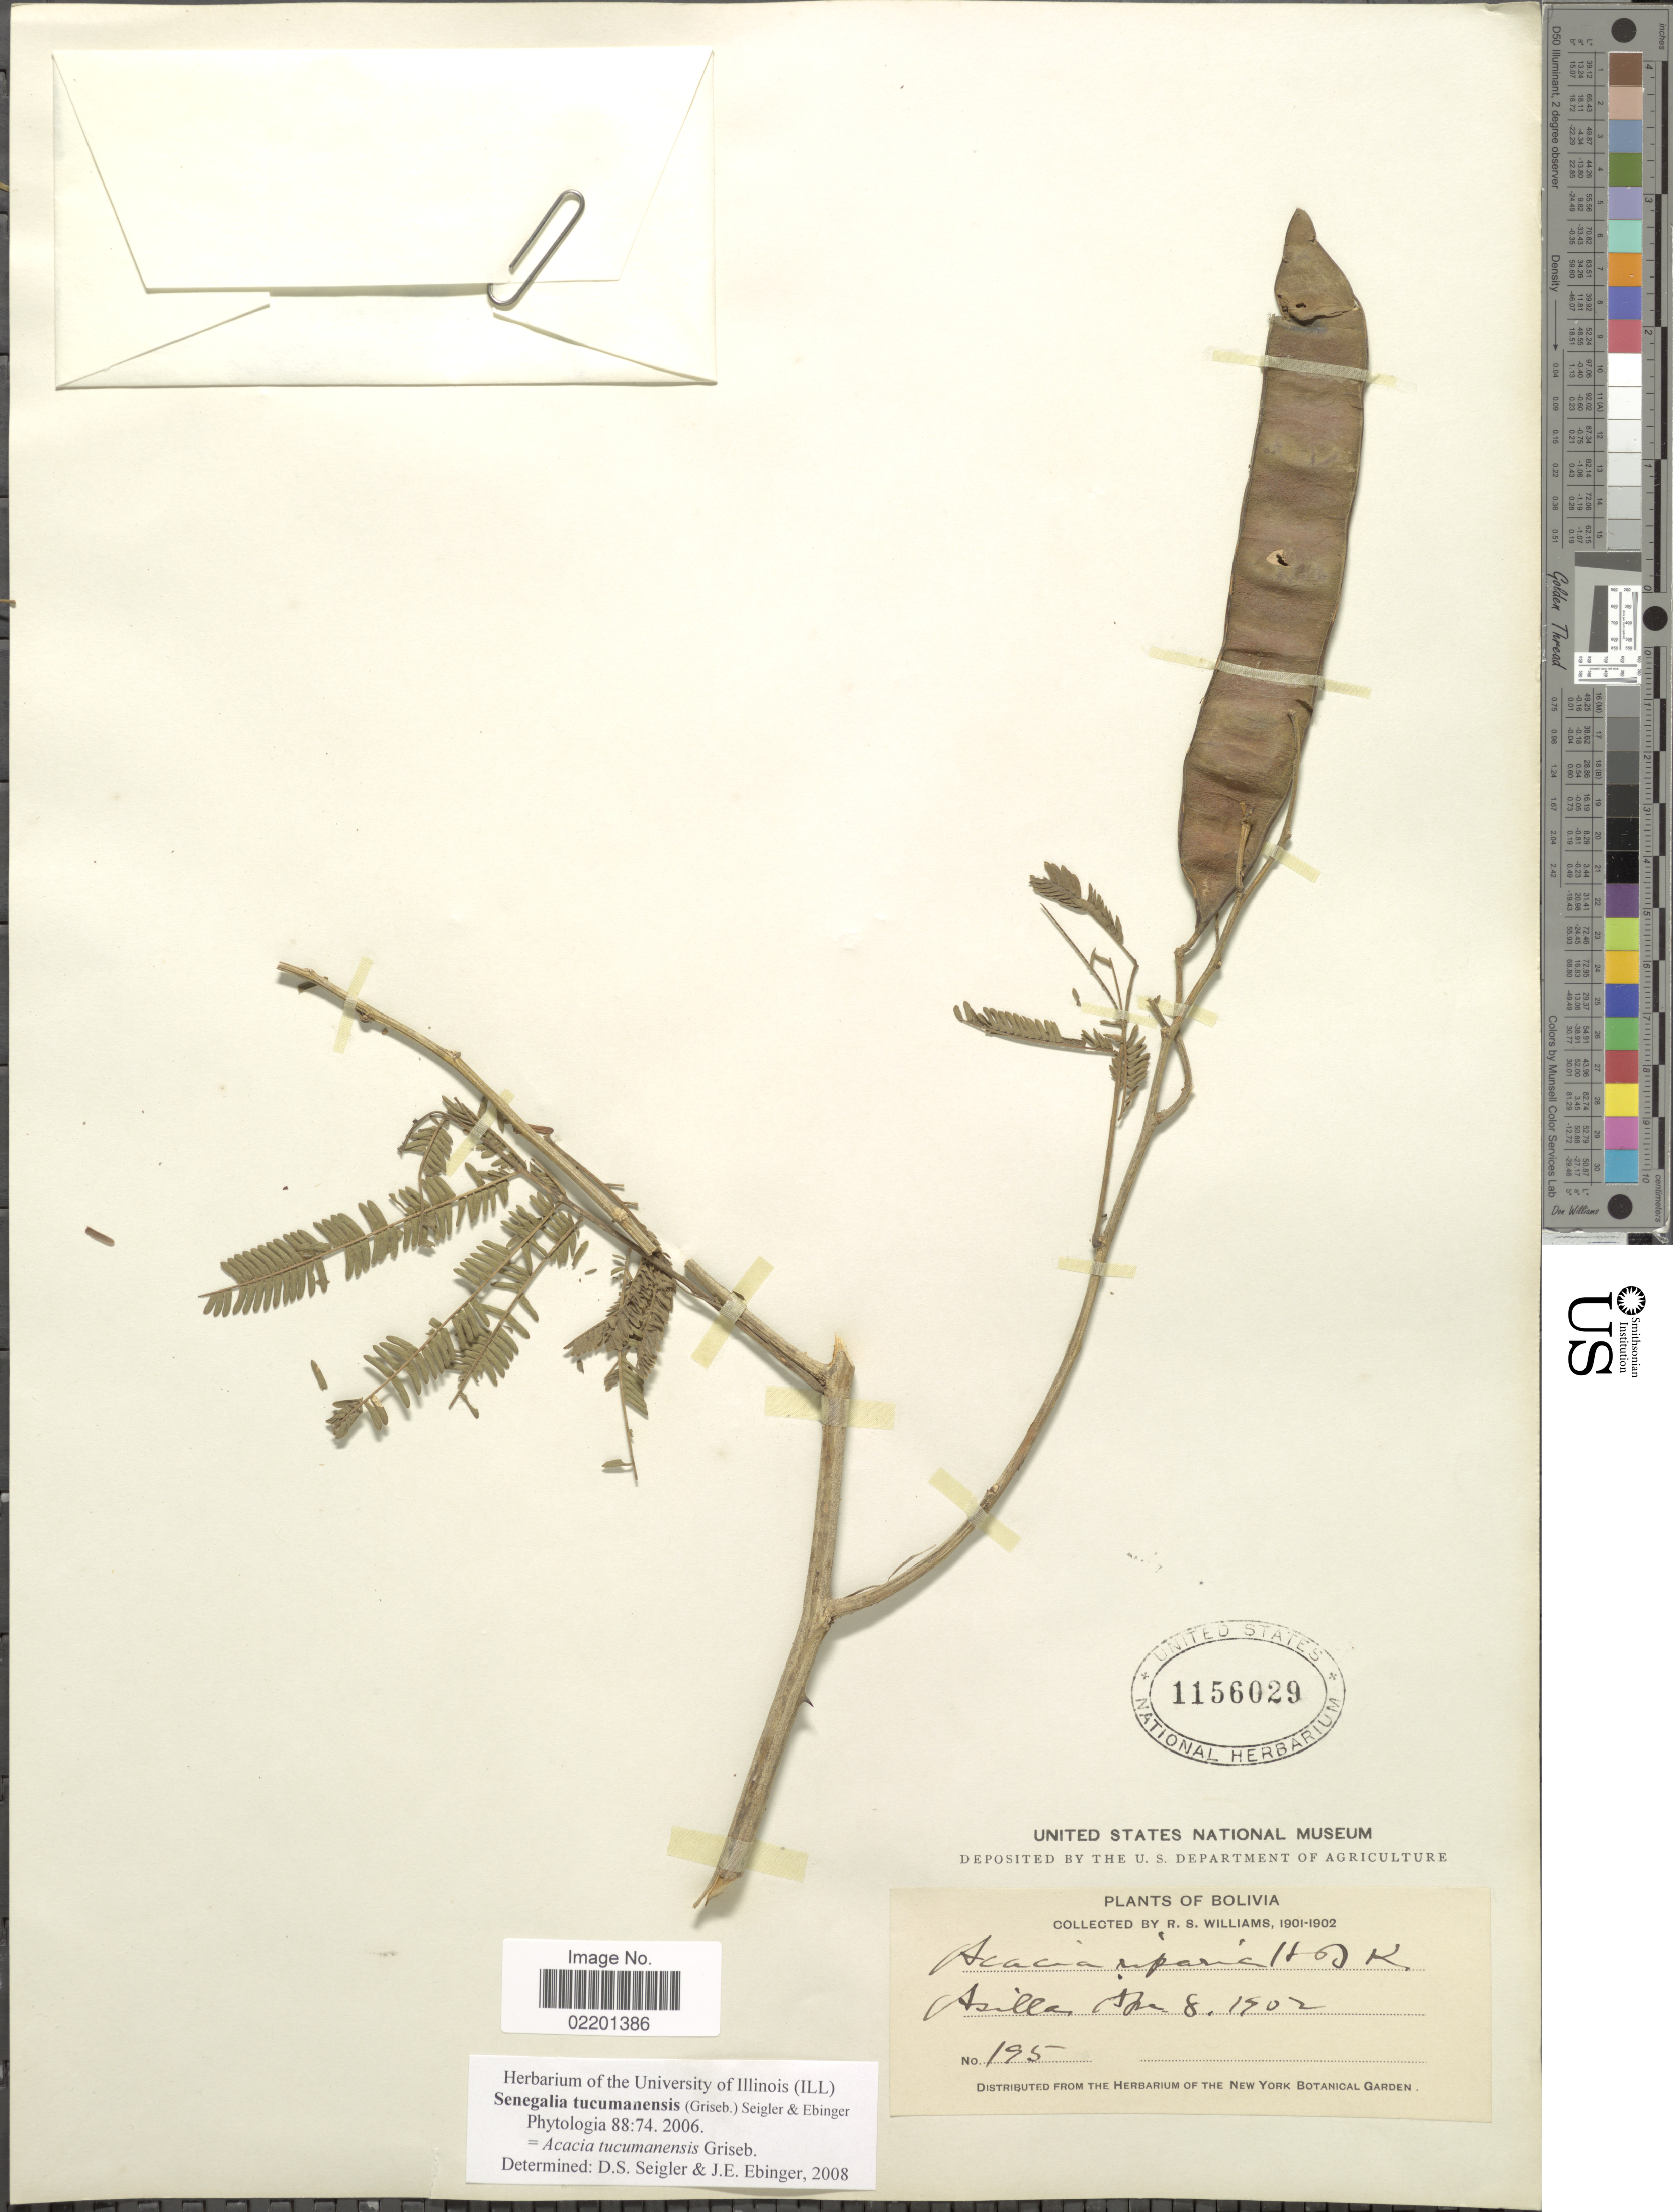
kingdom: Plantae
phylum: Tracheophyta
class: Magnoliopsida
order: Fabales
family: Fabaceae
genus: Senegalia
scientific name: Senegalia tucumanensis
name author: (Griseb.) Seigler & Ebinger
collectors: R. S. Williams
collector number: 195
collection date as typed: Apr. 8, 1902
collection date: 1902-04-08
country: Bolivia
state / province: La Paz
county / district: Franz Tamayo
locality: Asilla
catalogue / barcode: US 1156029